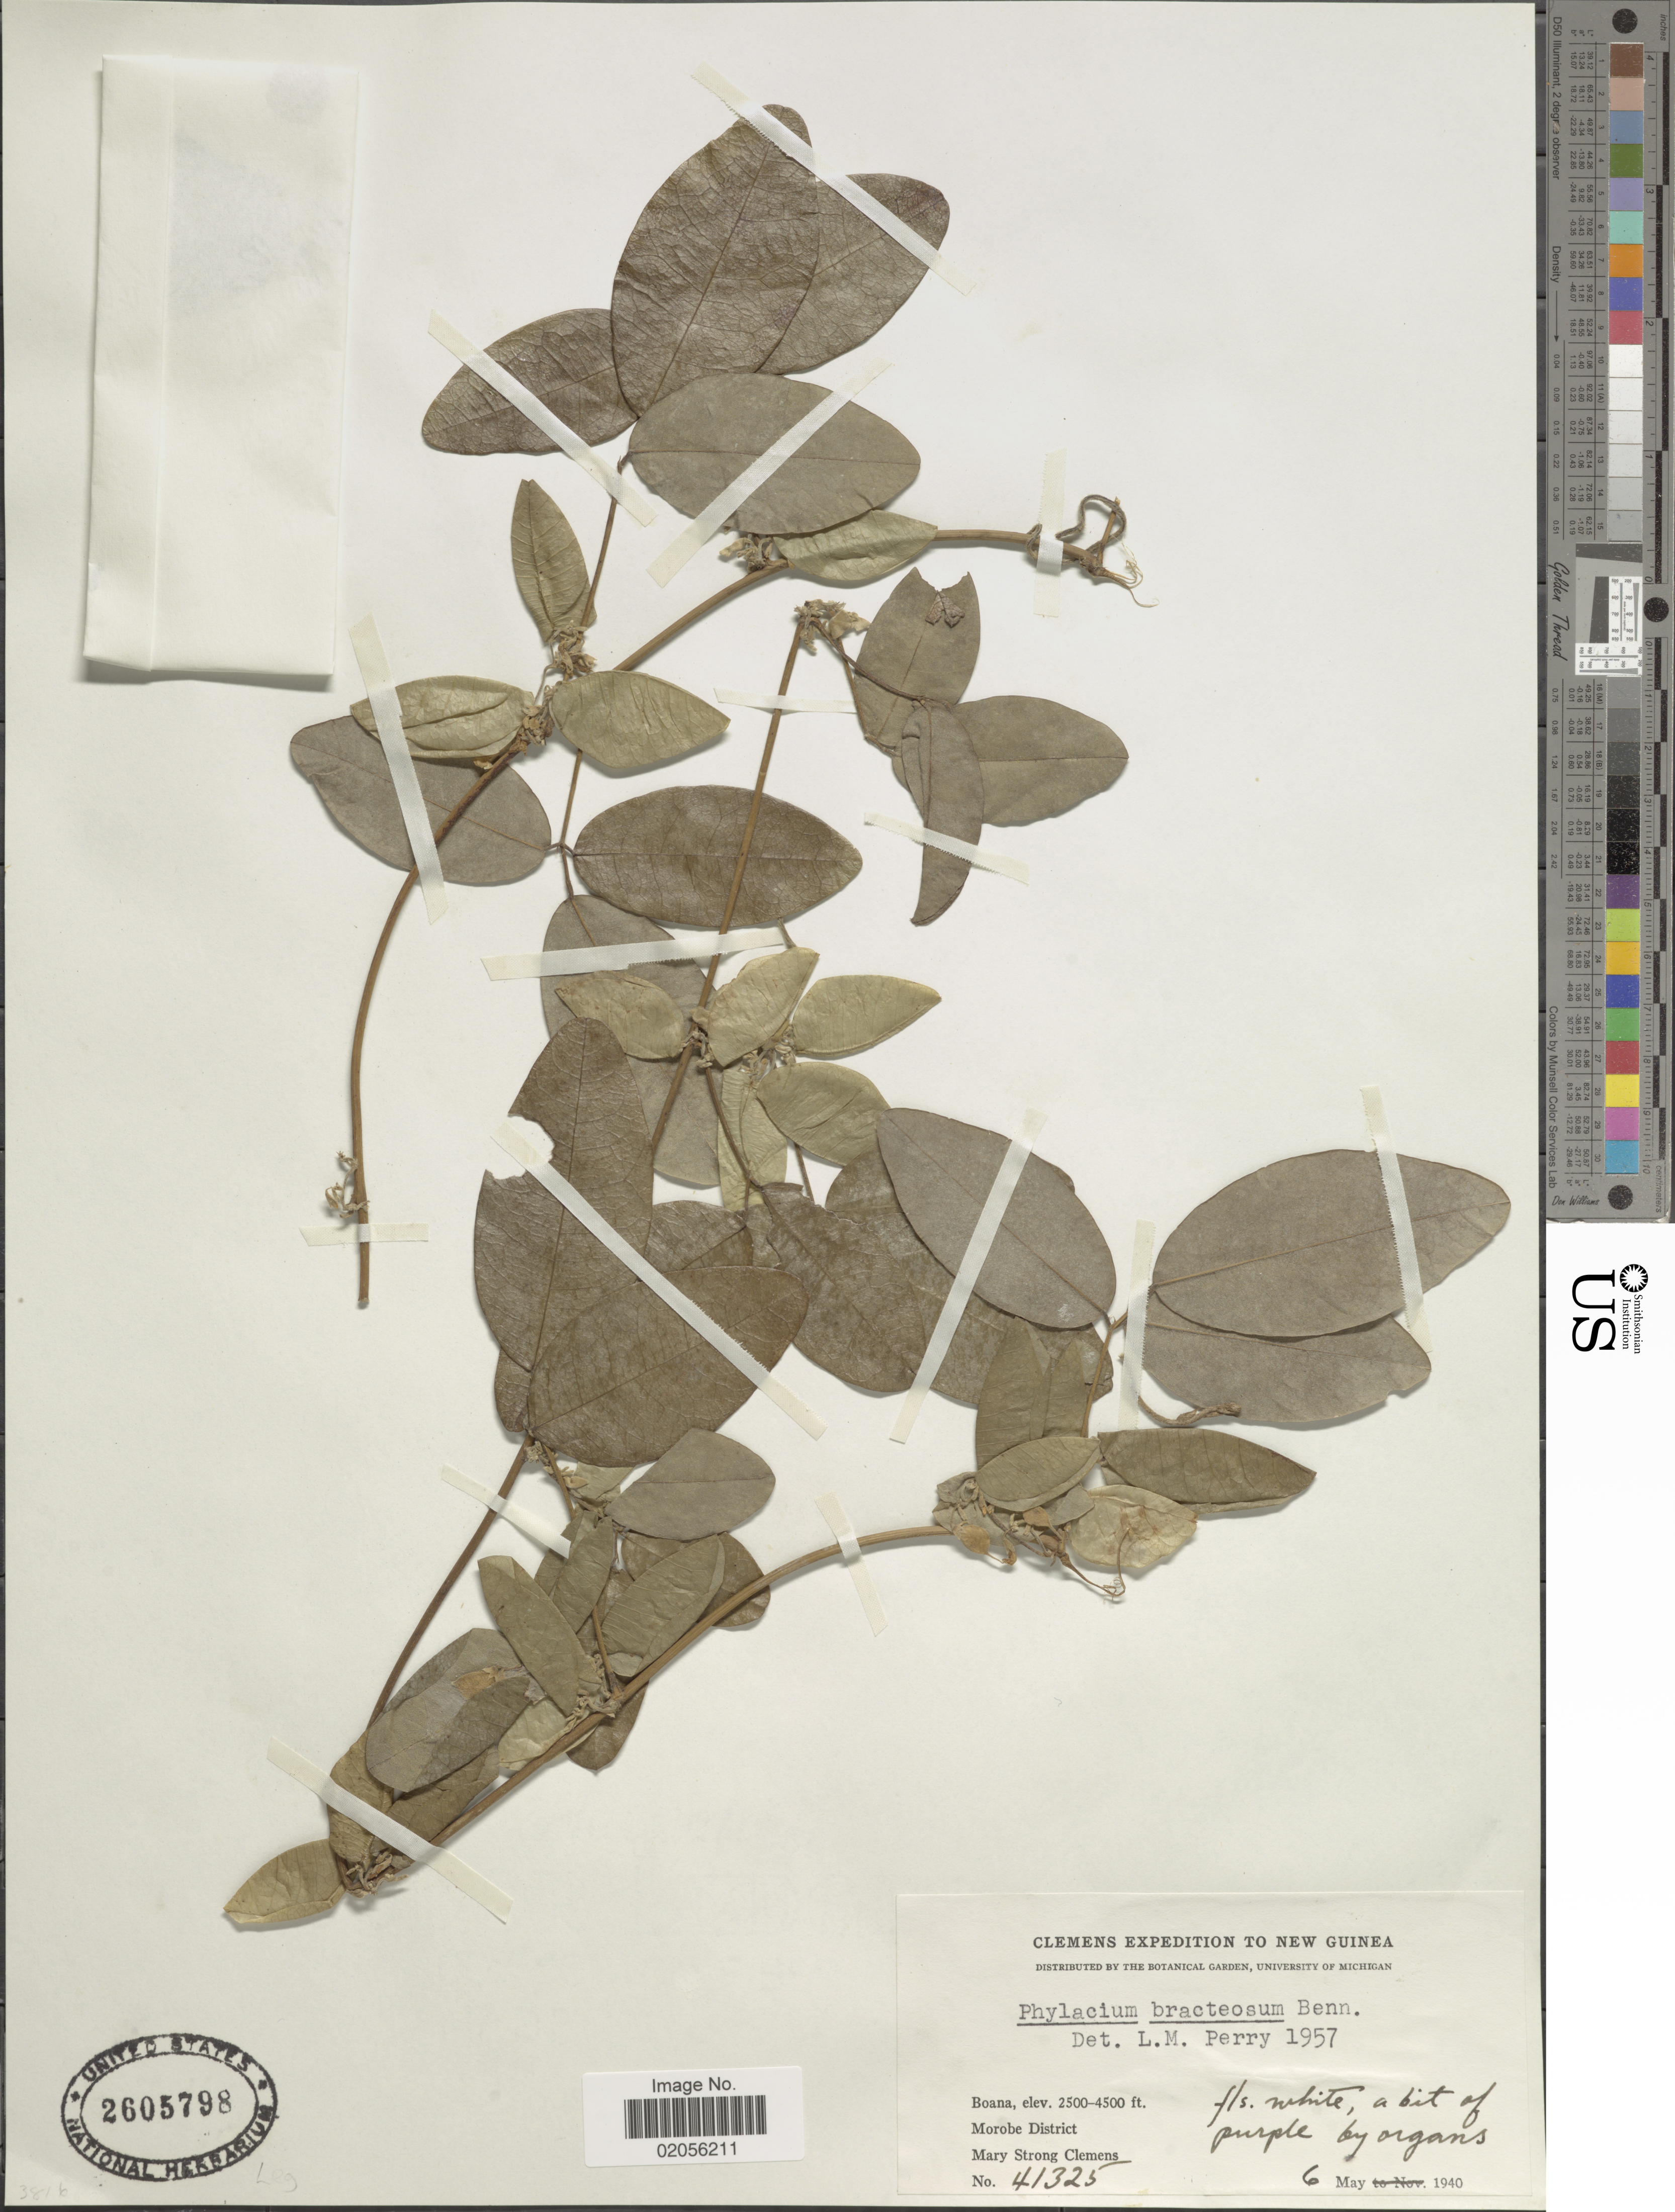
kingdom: Plantae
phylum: Tracheophyta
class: Magnoliopsida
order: Fabales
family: Fabaceae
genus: Phylacium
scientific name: Phylacium sp.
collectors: M. S. Clemens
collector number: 41325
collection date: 1940-05-06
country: Papua New Guinea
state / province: Morobe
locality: New Guinea. Boana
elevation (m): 762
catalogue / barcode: US 2605798